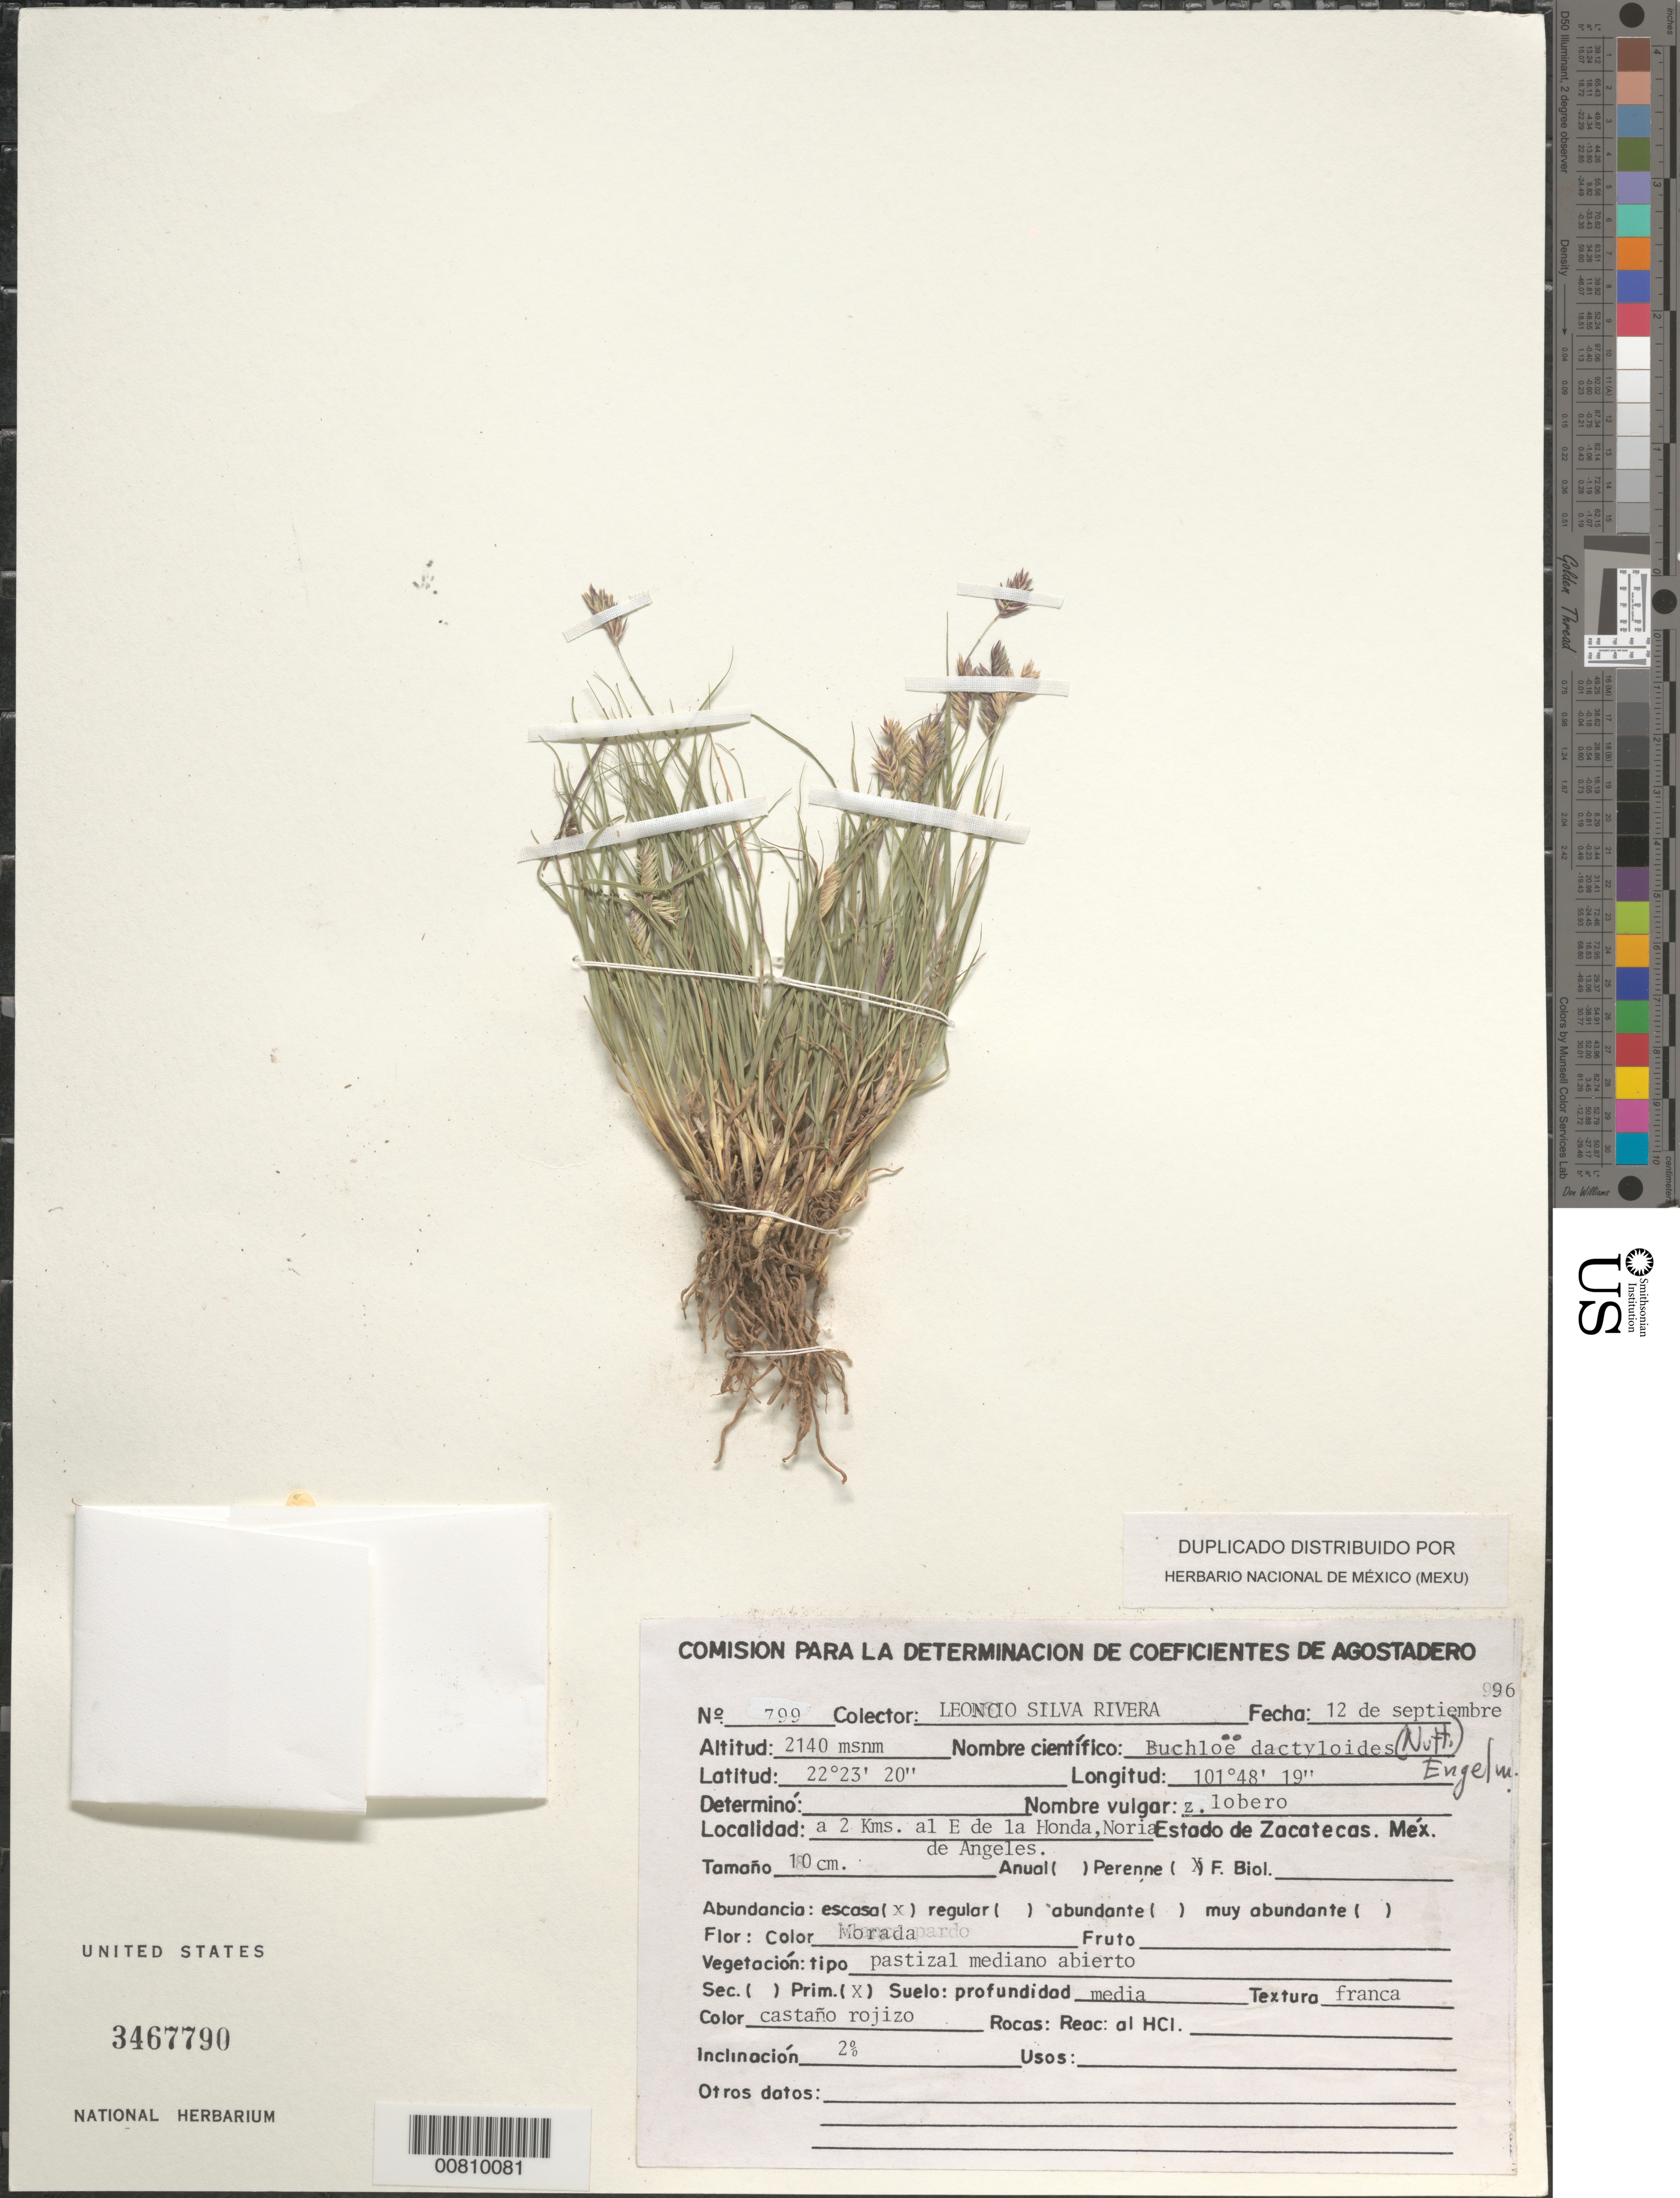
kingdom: Plantae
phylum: Tracheophyta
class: Liliopsida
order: Poales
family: Poaceae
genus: Buchloe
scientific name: Buchloe dactyloides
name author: (Nutt.) Engelm.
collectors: L. S. Rivera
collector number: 799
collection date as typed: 12 Sep 1996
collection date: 1996-09-12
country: Mexico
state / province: Zacatecas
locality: El Chino, Pinos.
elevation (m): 2330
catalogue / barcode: US 3467790